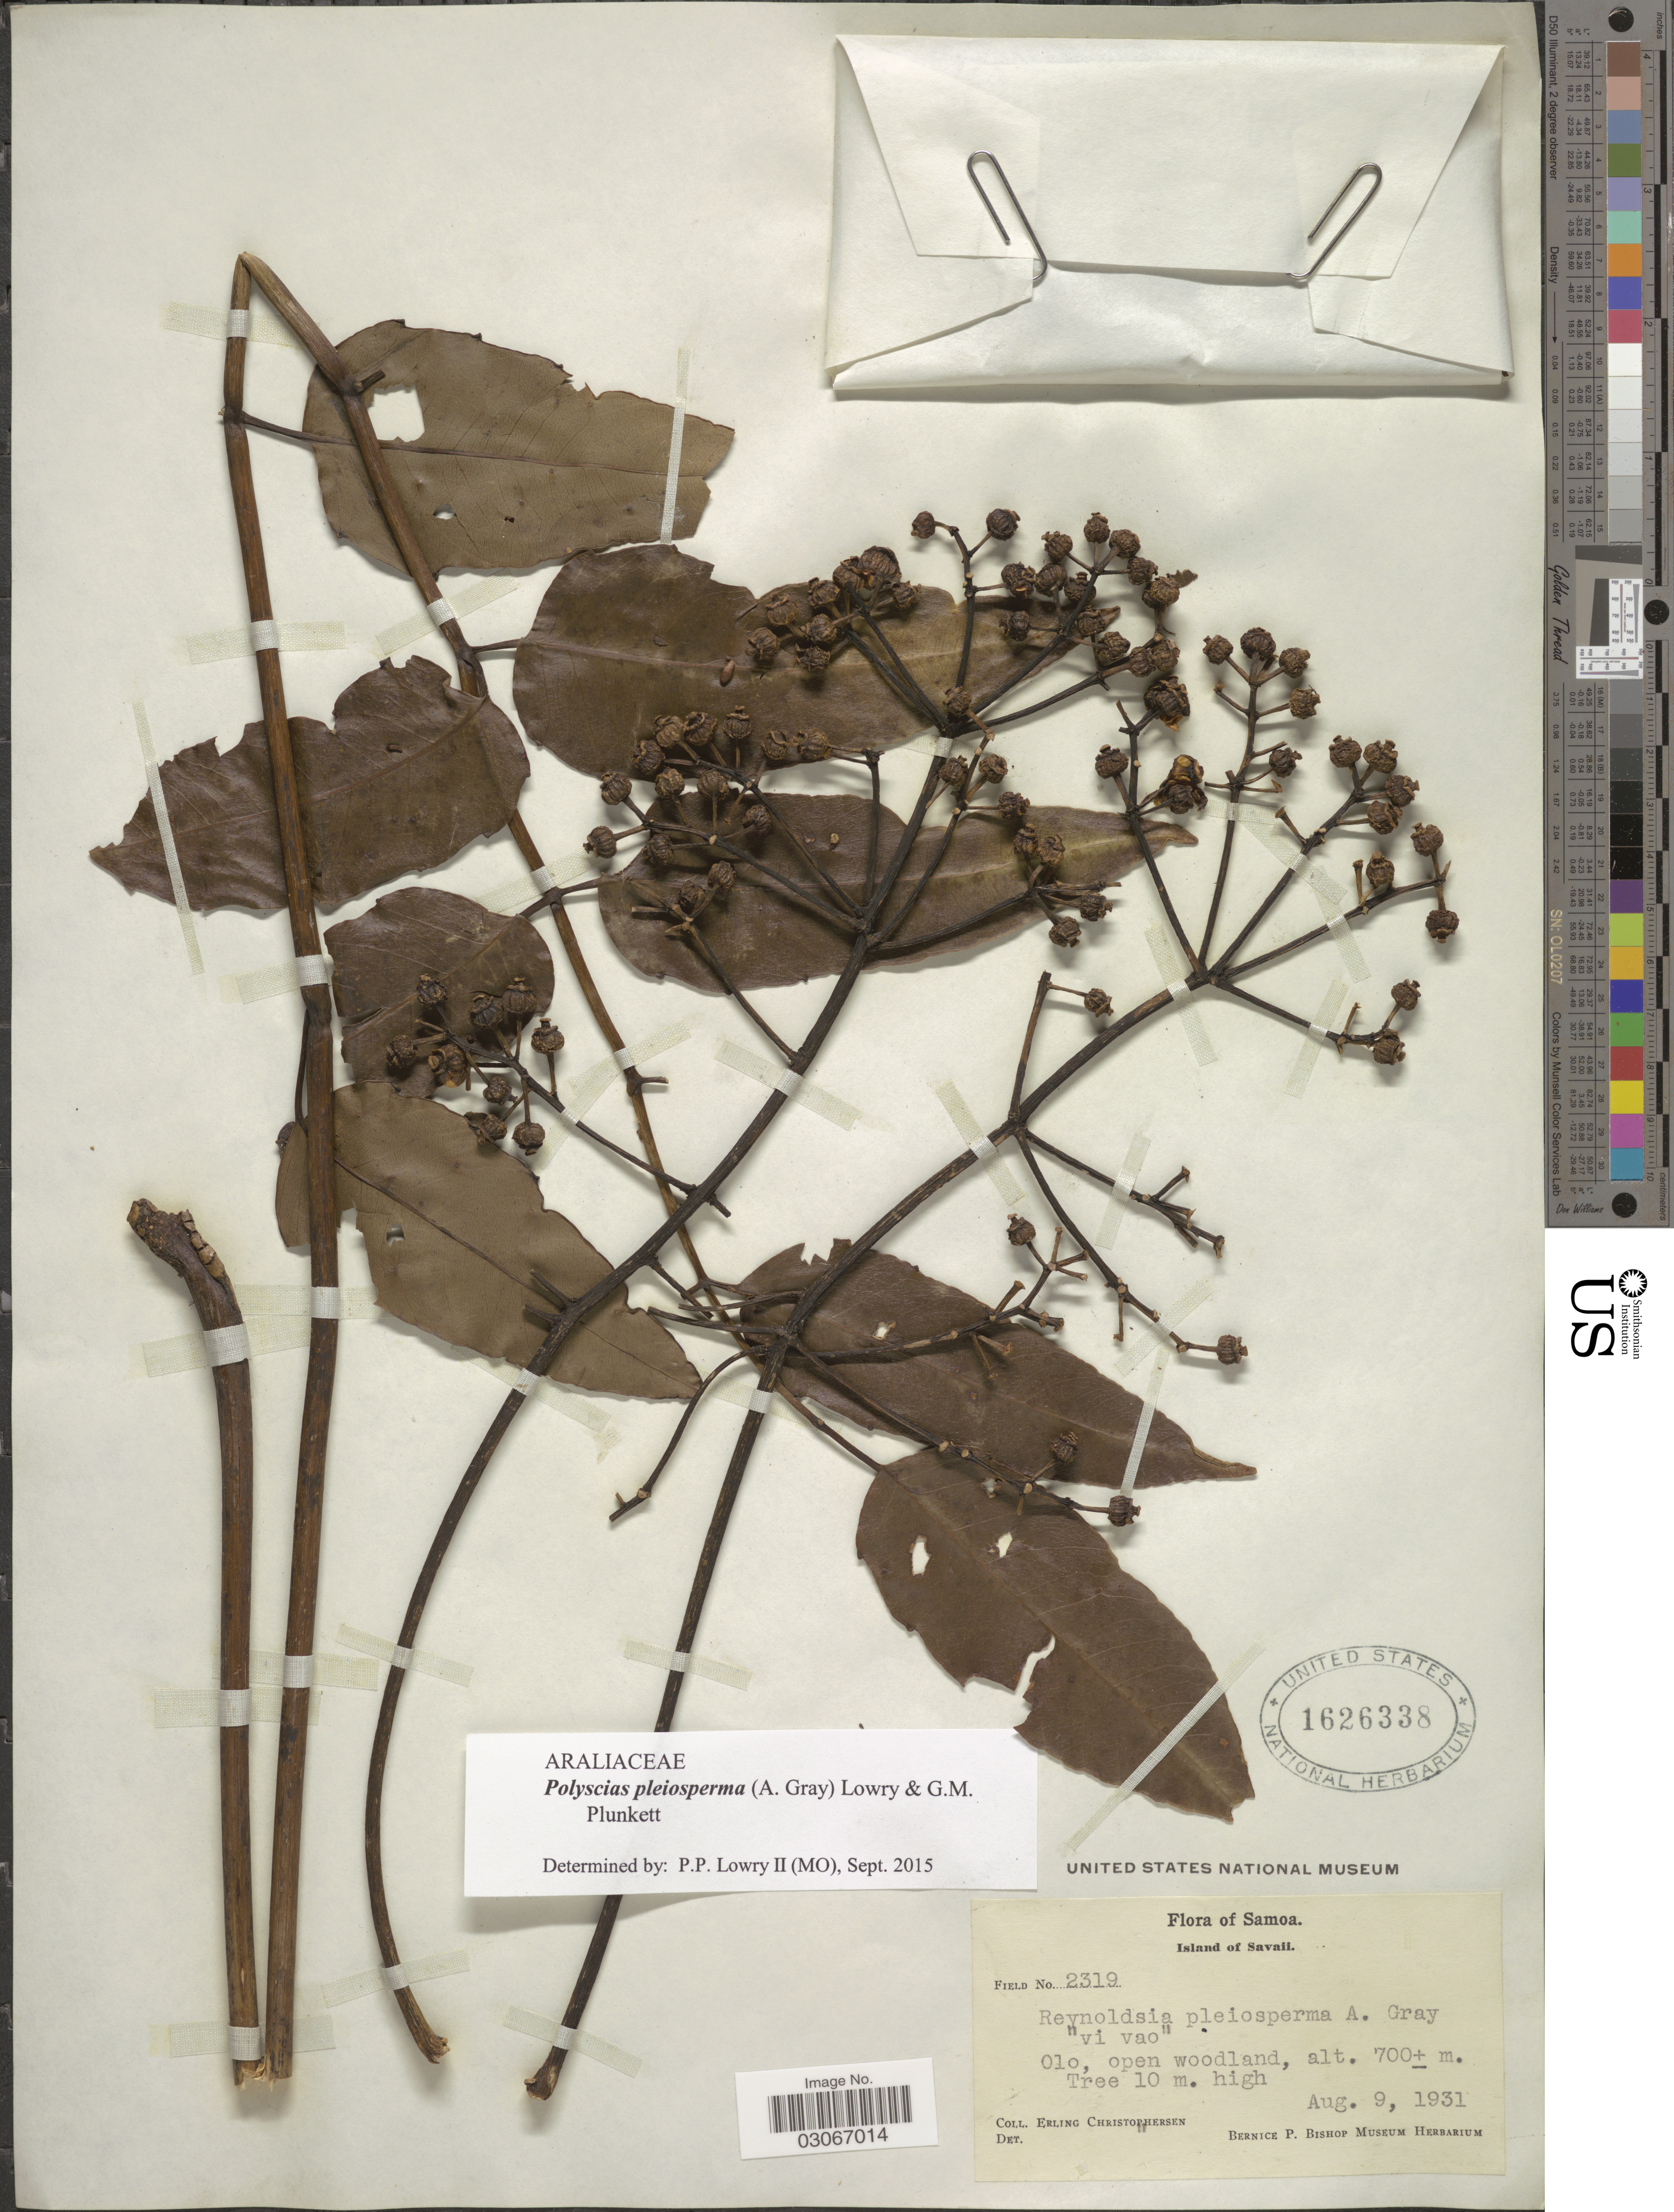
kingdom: Plantae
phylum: Tracheophyta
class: Magnoliopsida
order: Apiales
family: Araliaceae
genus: Polyscias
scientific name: Polyscias pleiosperma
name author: (A. Gray) Lowry & G. M. Plunkett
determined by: Lowry, P. P., (MO), Missouri Botanical Garden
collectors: E. Christophersen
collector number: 2319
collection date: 1931-08-09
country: Samoa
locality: Samoa. Island of Savaii.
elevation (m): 700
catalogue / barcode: US 1626338